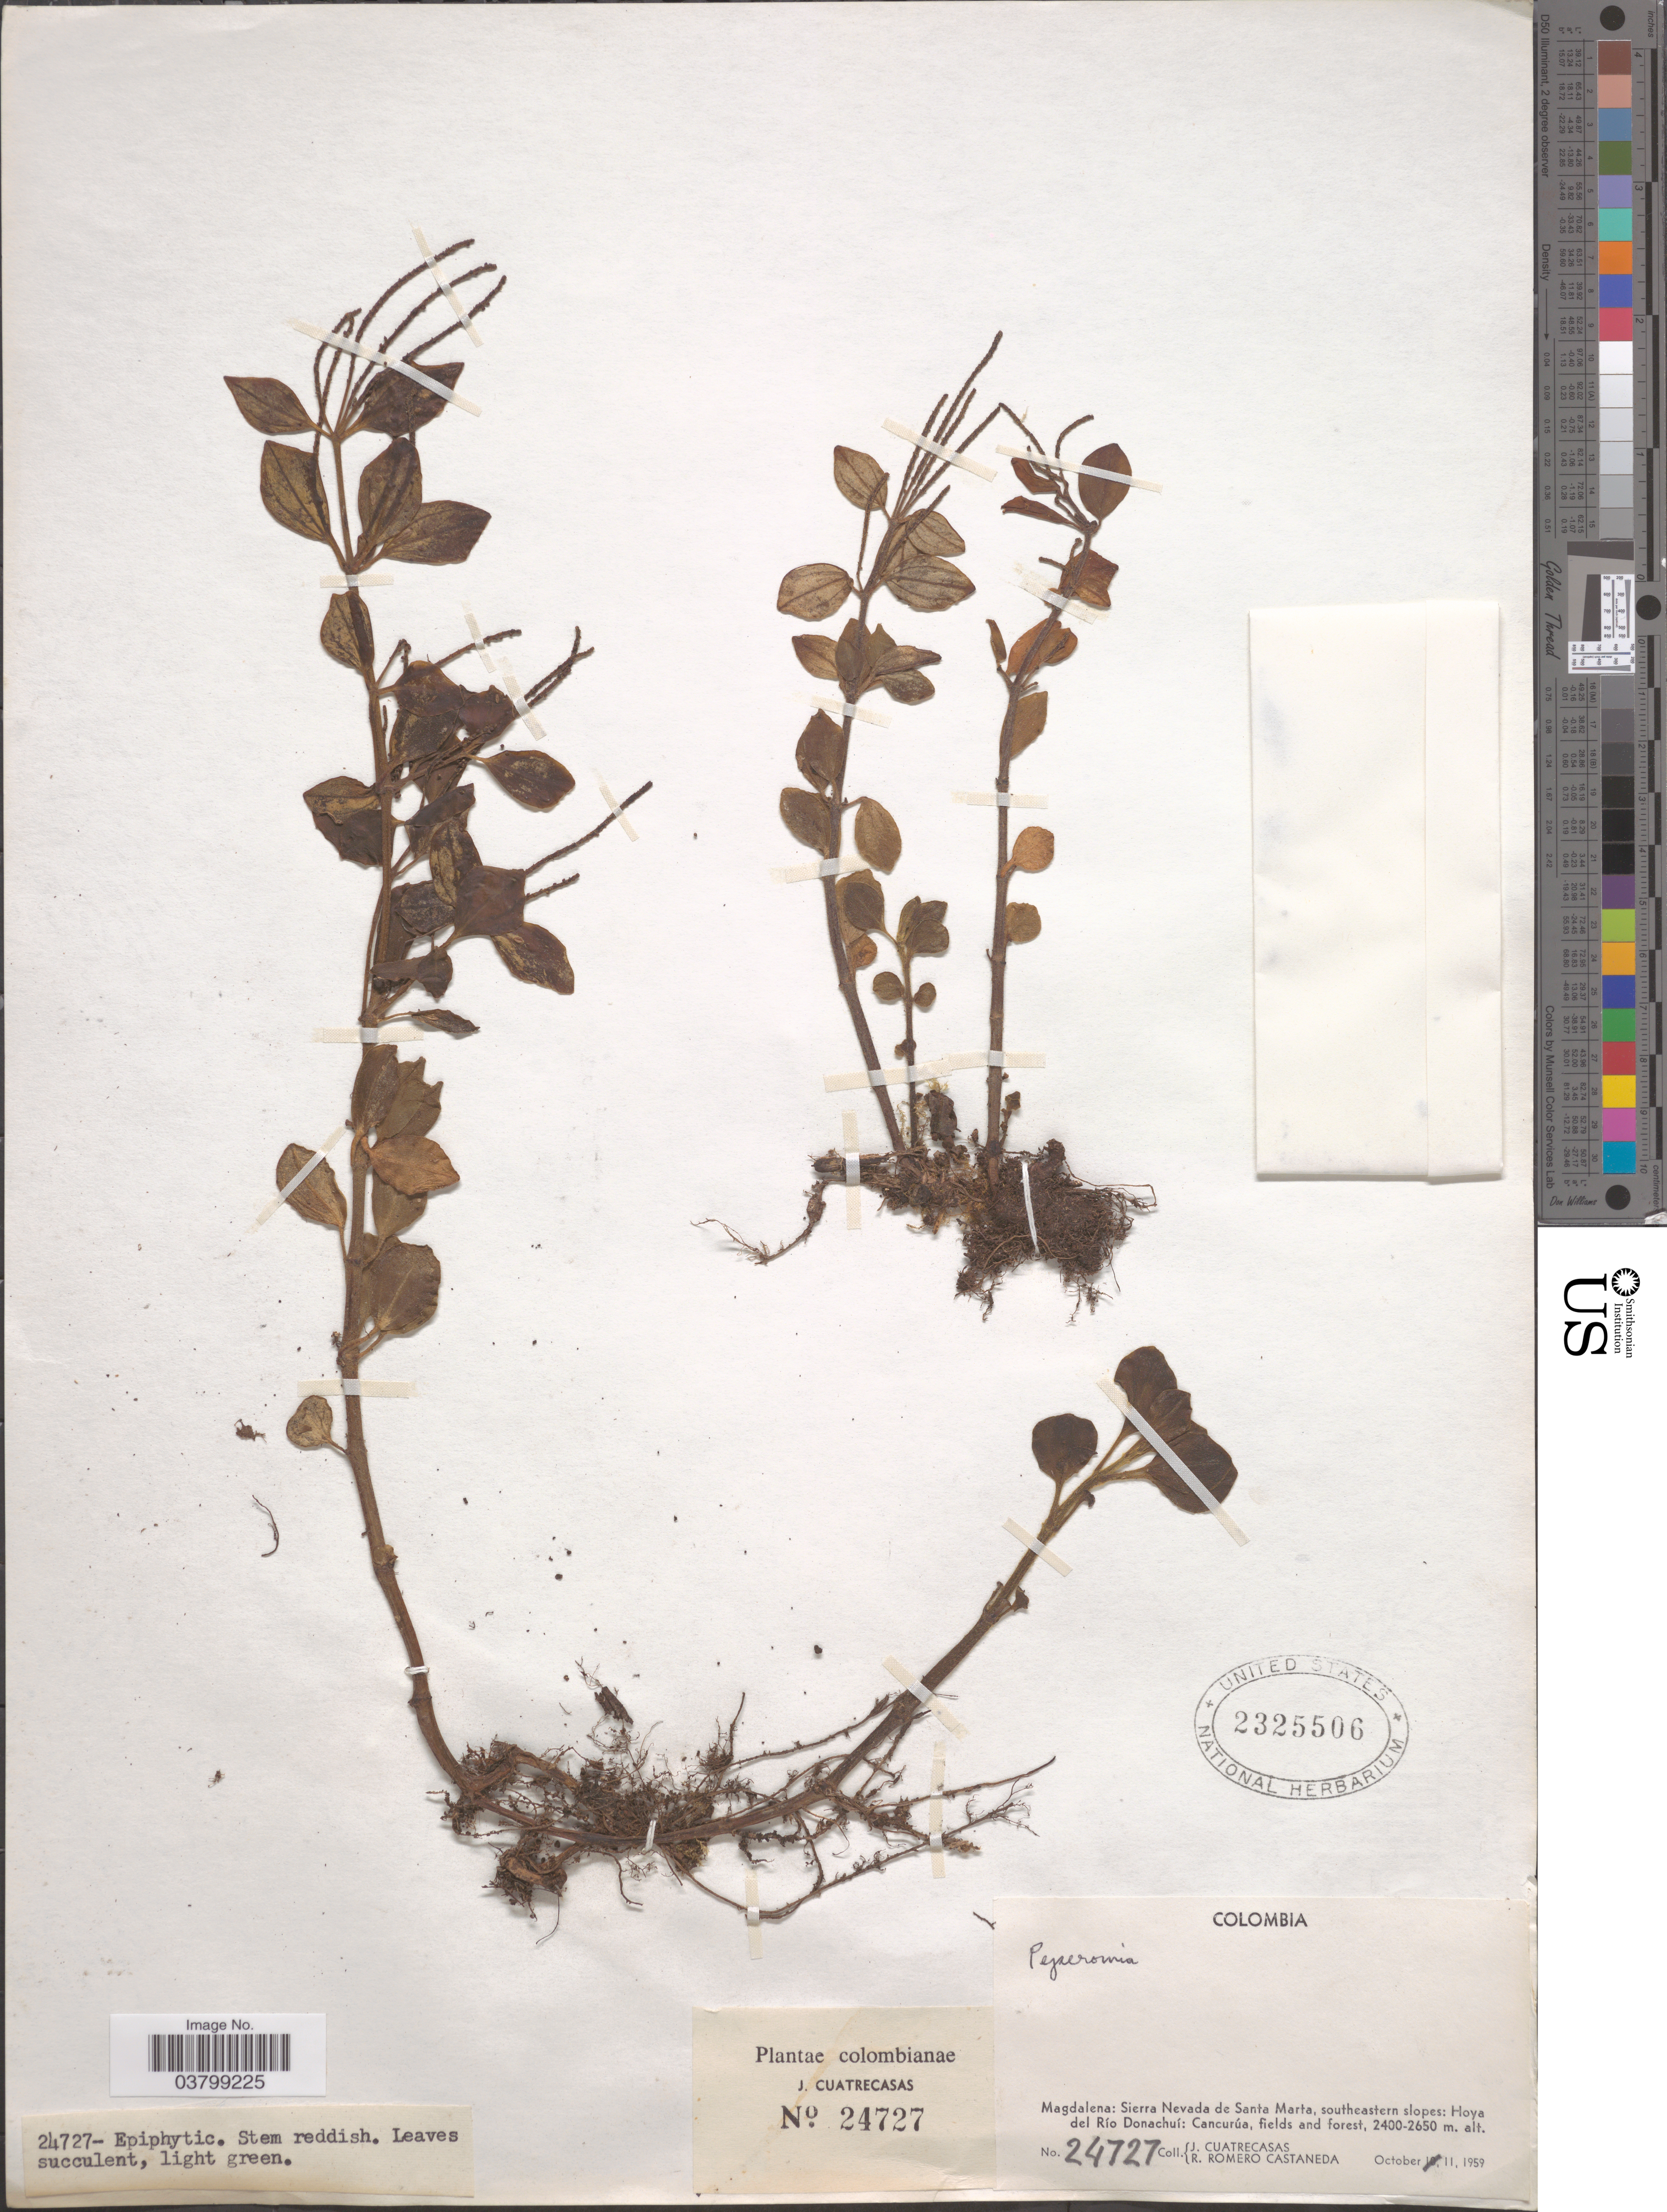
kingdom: Plantae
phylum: Tracheophyta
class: Magnoliopsida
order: Piperales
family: Piperaceae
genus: Peperomia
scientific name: Peperomia sp.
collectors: J. Cuatrecasas & R. Romero Castañeda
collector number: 24727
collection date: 1959-10-11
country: Colombia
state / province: Magdalena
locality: Sierra Nevada de Santa Marta, southeastern slopes: Hoya del Río Donachuí: Cancurúa, fields and forest.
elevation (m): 2400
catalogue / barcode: US 2325506